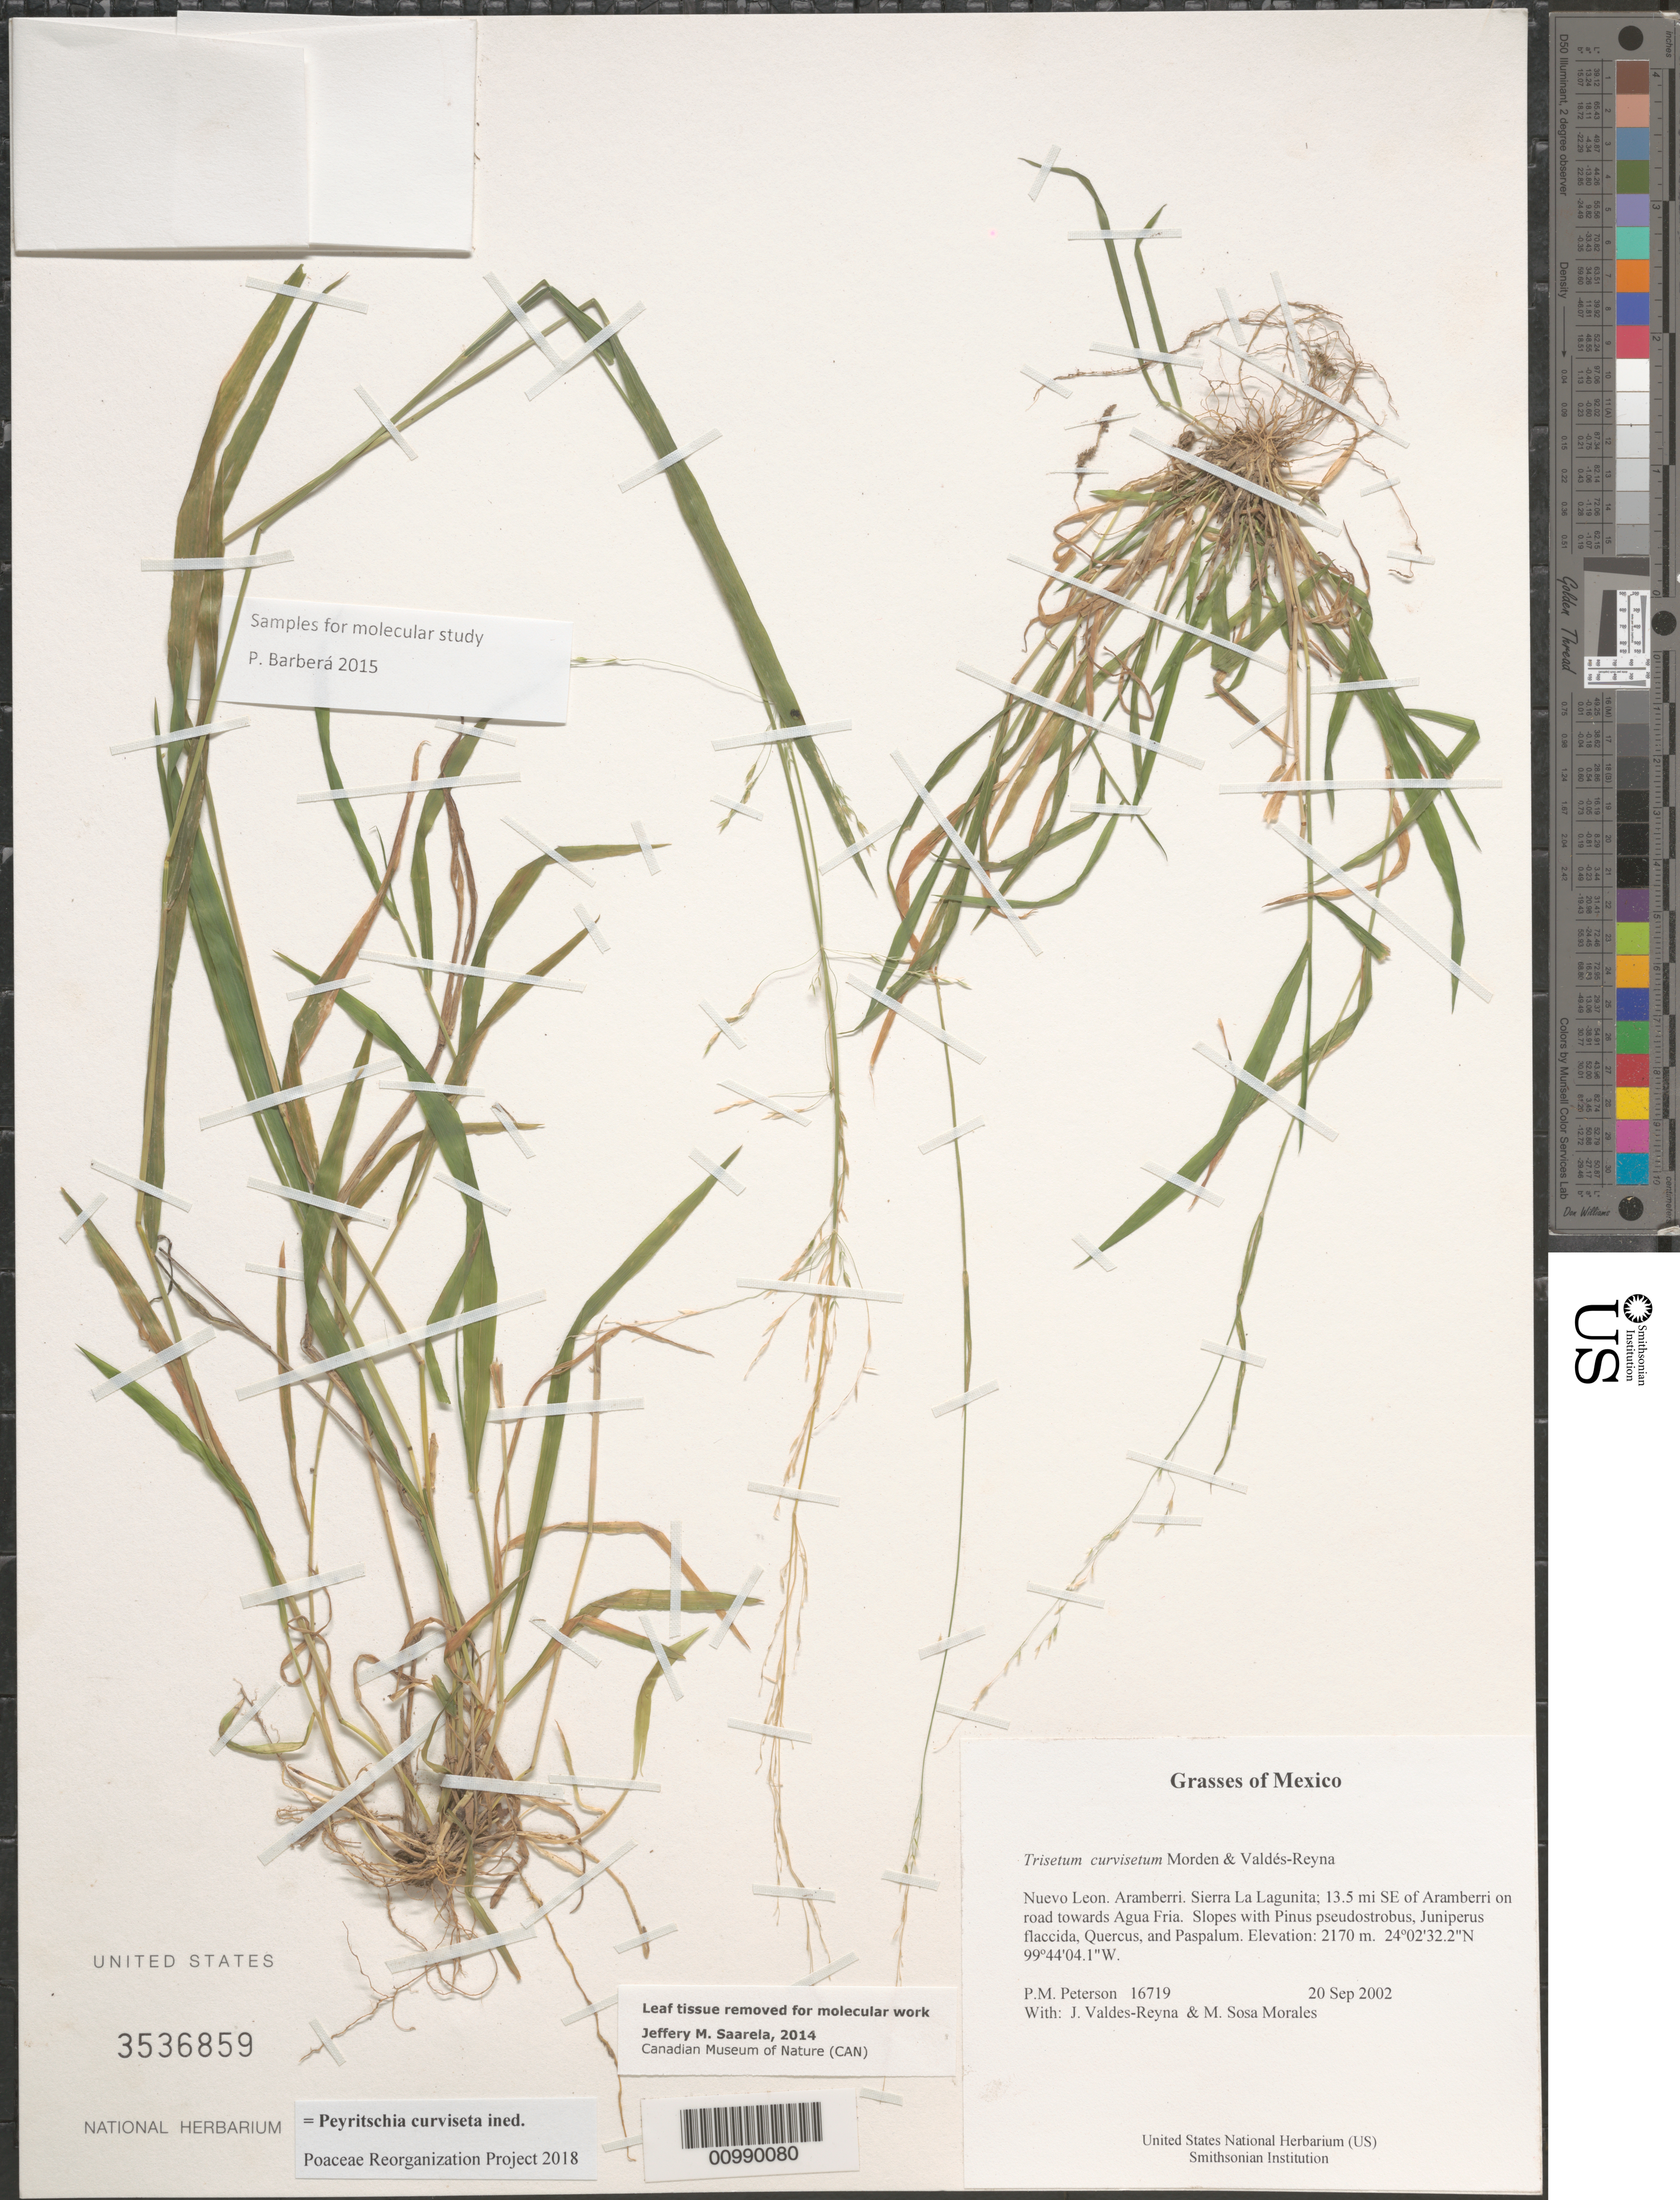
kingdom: Plantae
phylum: Tracheophyta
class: Liliopsida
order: Poales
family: Poaceae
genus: Peyritschia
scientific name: Peyritschia curviseta ined.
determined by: Poaceae Reorganization Project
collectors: P. M. Peterson, J. Valdés-Reyna & M. Sosa Morales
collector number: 16719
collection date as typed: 20 Sep 2002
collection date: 2002-09-20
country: Mexico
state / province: Nuevo León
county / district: Aramberri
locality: Sierra La Lagunita; 13.5 mi SE of Aramberri on road towards Agua Fria. Slopes with Pinus pseudostrobus, Juniperus flaccida, Quercus, and Paspalum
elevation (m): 2170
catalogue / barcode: US 3536859